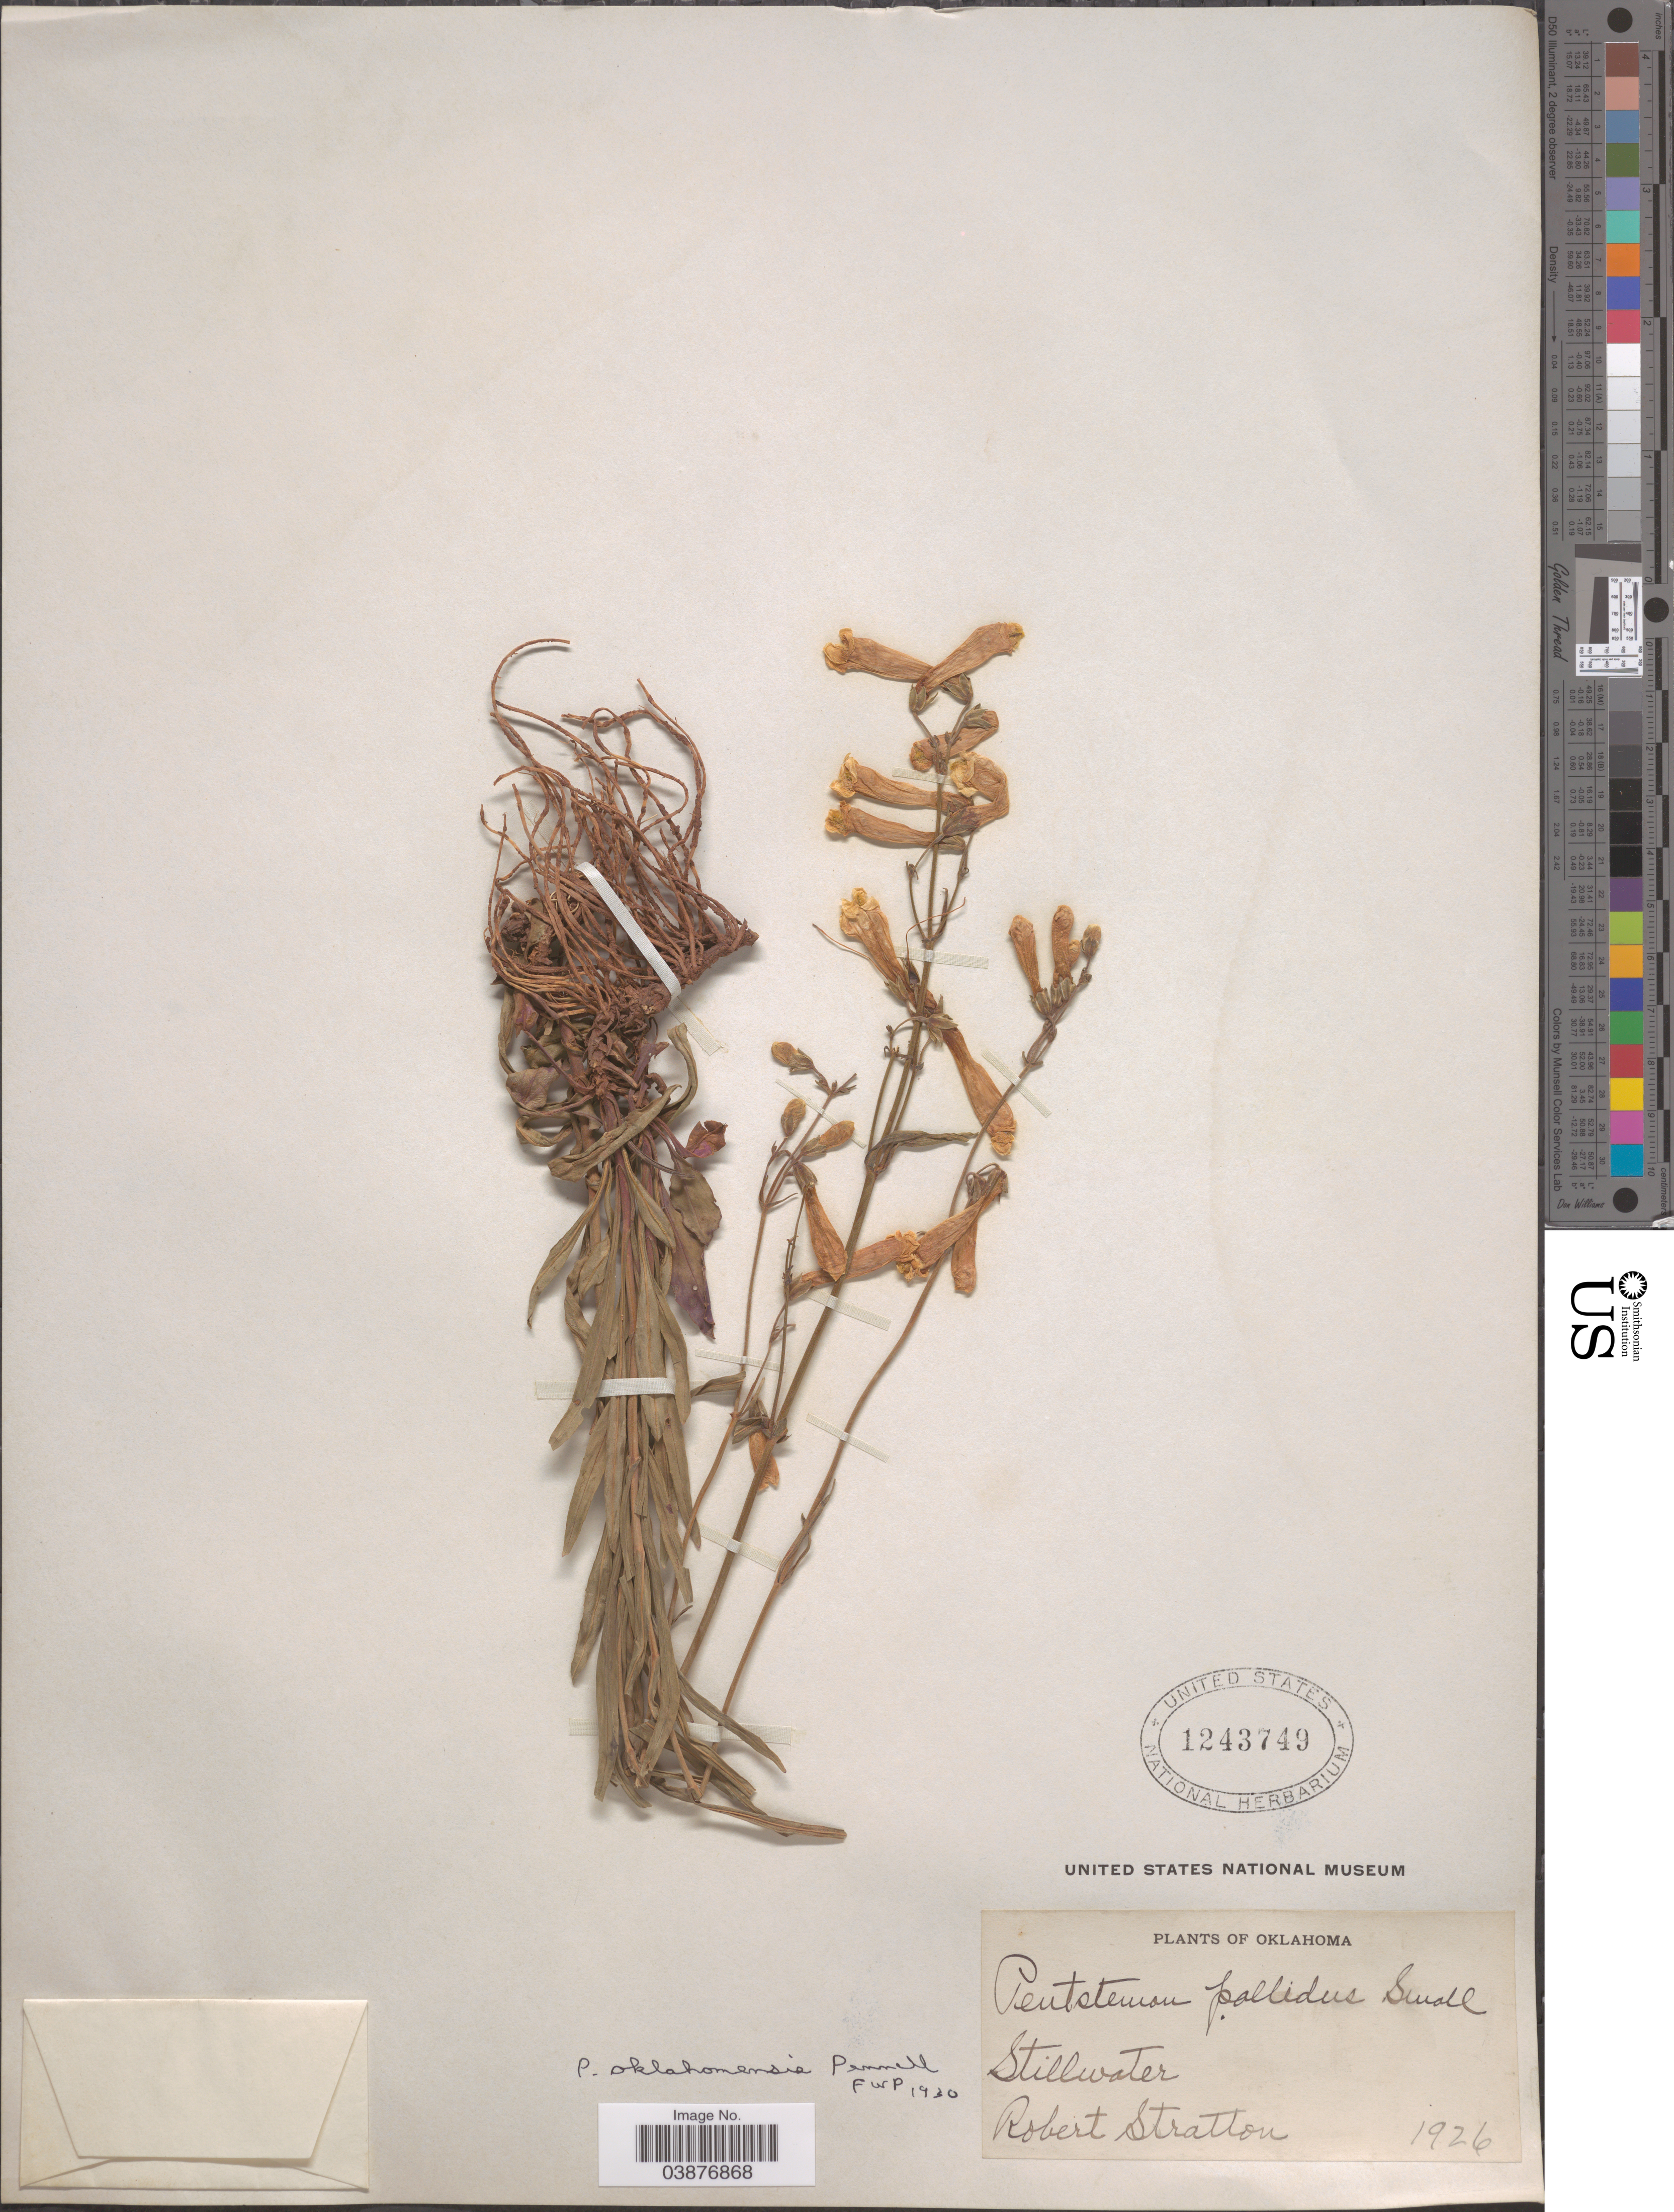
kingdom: Plantae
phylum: Tracheophyta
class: Magnoliopsida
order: Lamiales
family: Plantaginaceae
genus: Penstemon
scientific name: Penstemon oklahomensis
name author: Pennell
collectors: R. Stratton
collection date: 1926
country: United States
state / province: Oklahoma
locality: Stillwater.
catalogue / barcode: US 1243749